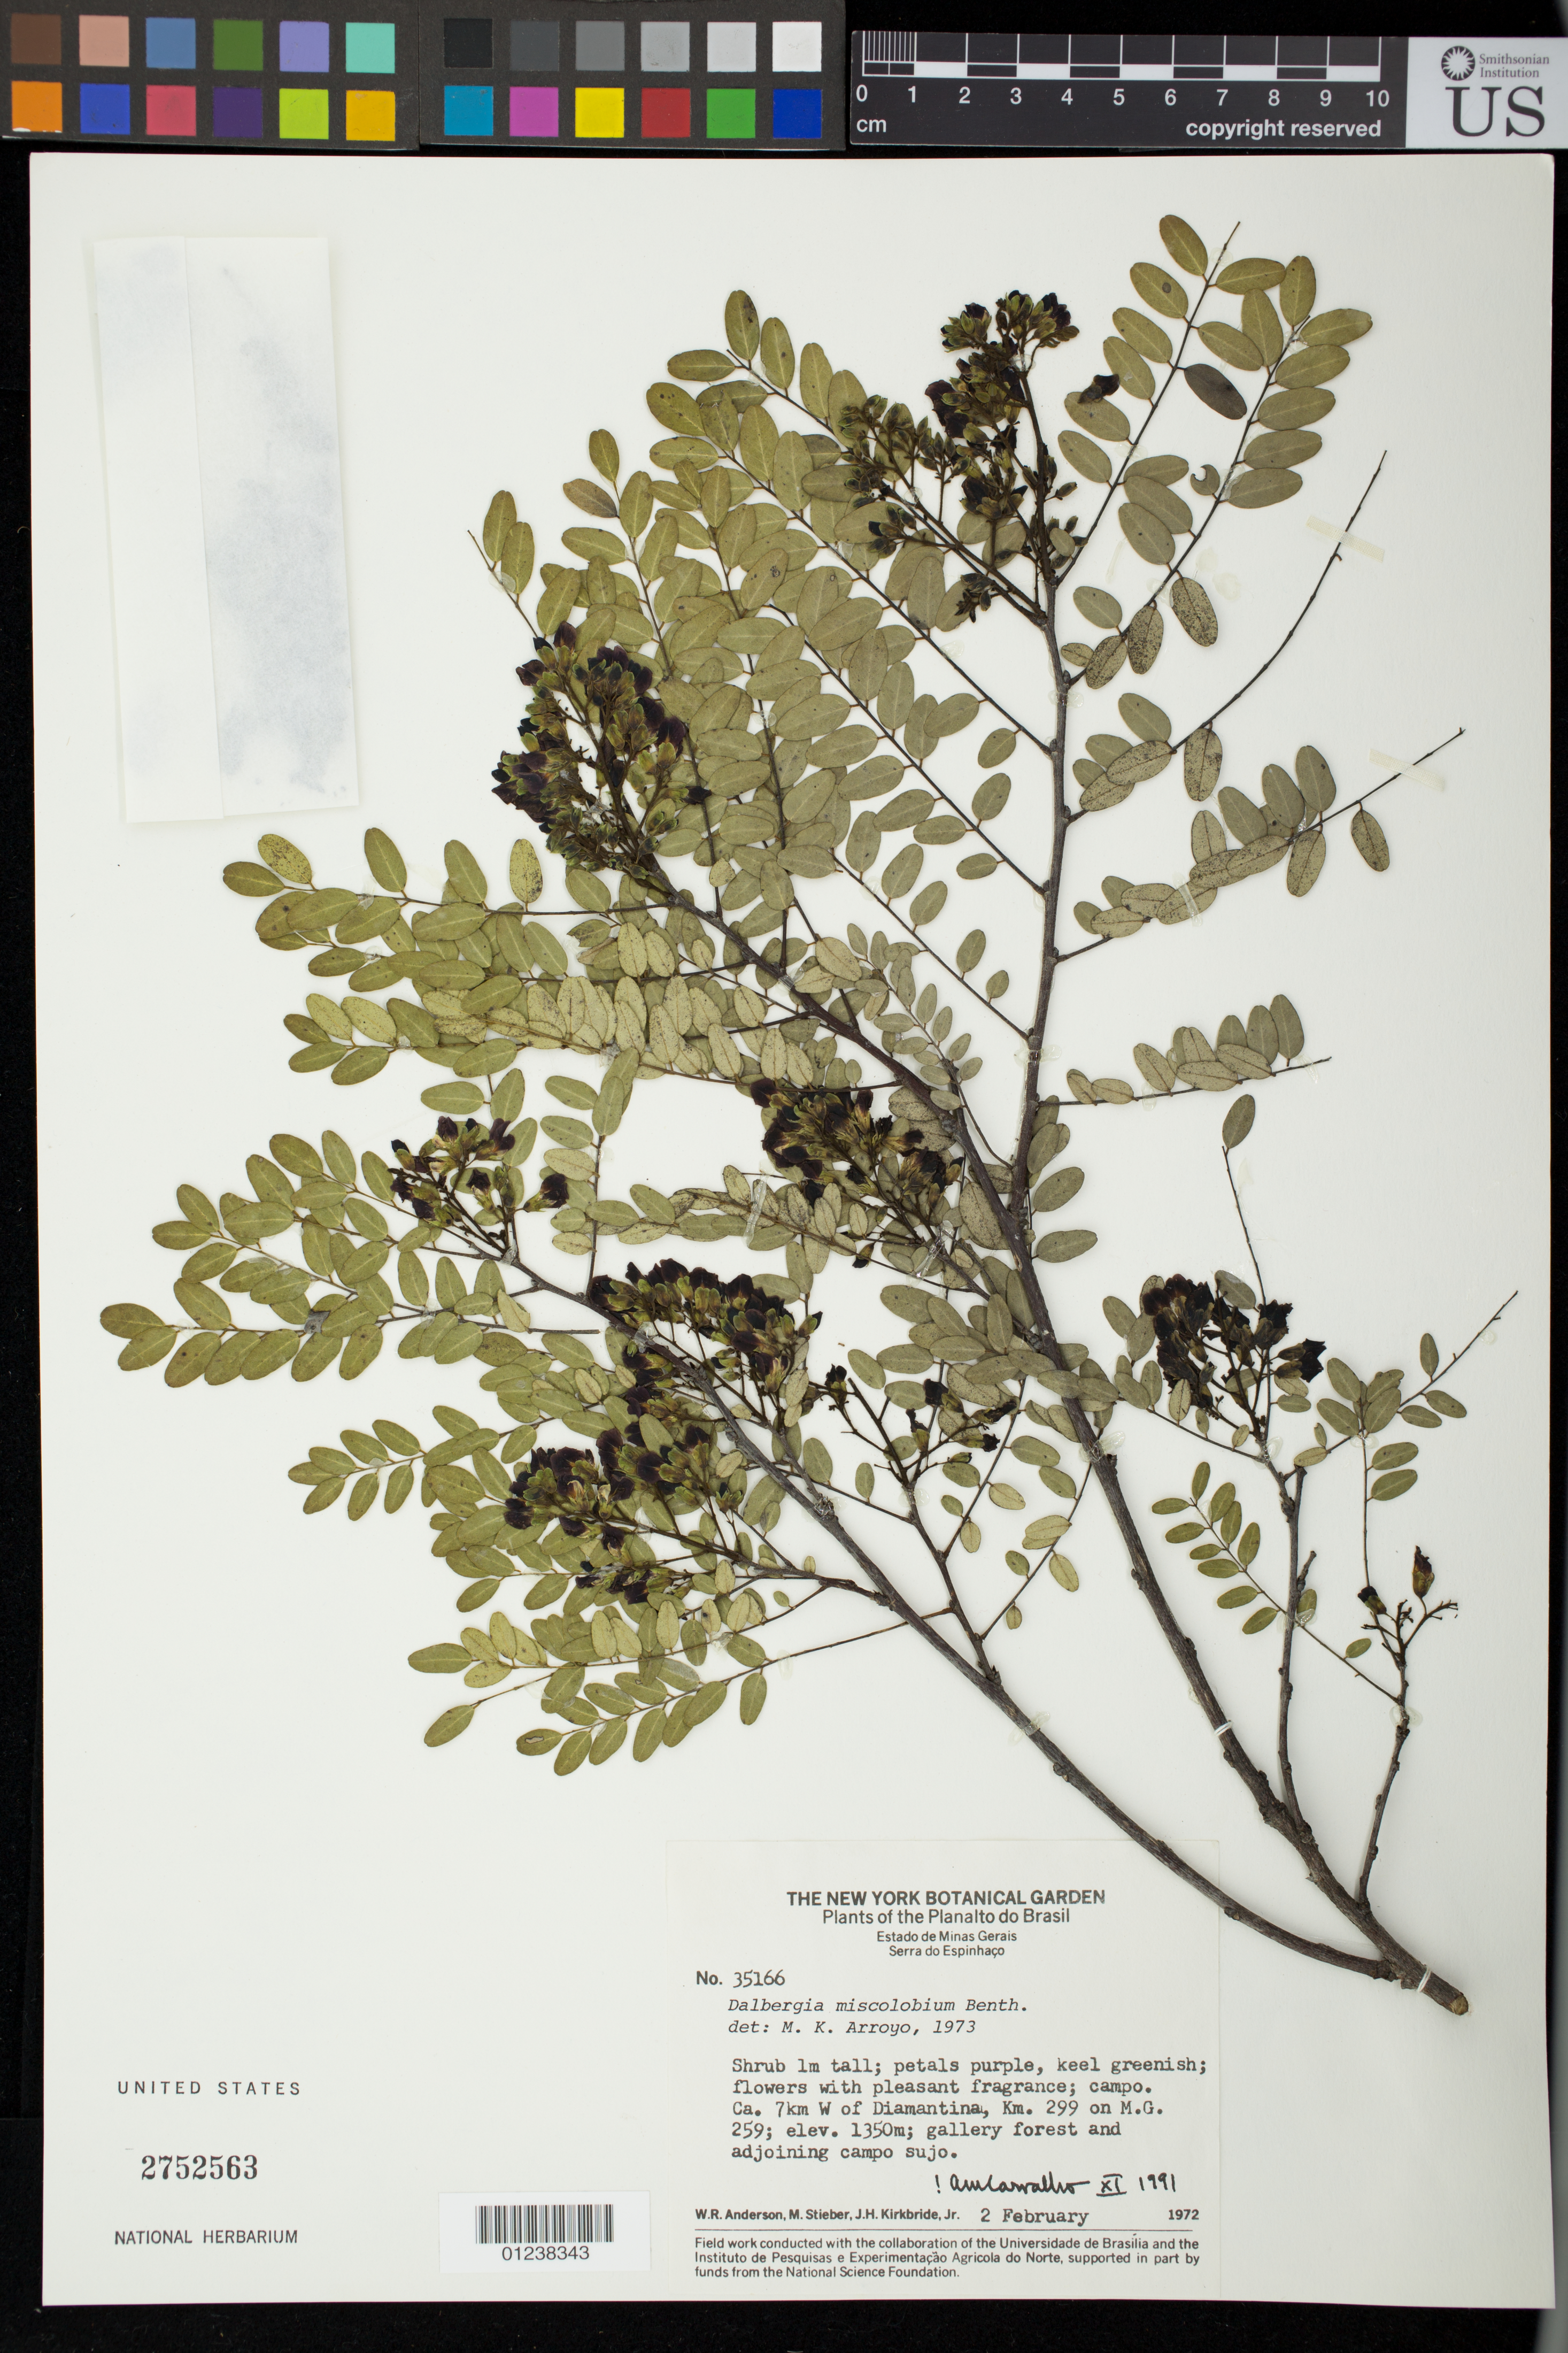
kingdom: Plantae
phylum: Tracheophyta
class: Magnoliopsida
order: Fabales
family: Fabaceae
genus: Dalbergia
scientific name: Dalbergia miscolobium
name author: Benth.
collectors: W. Anderson, M. Stieber & J. H. Kirkbride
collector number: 35166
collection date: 1972-02-02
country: Brazil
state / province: Minas Gerais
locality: Serra do Espinhaco - ca. 7km W of Diamantina, km. 299 on M.G. 259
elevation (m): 1350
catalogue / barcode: US 2752563